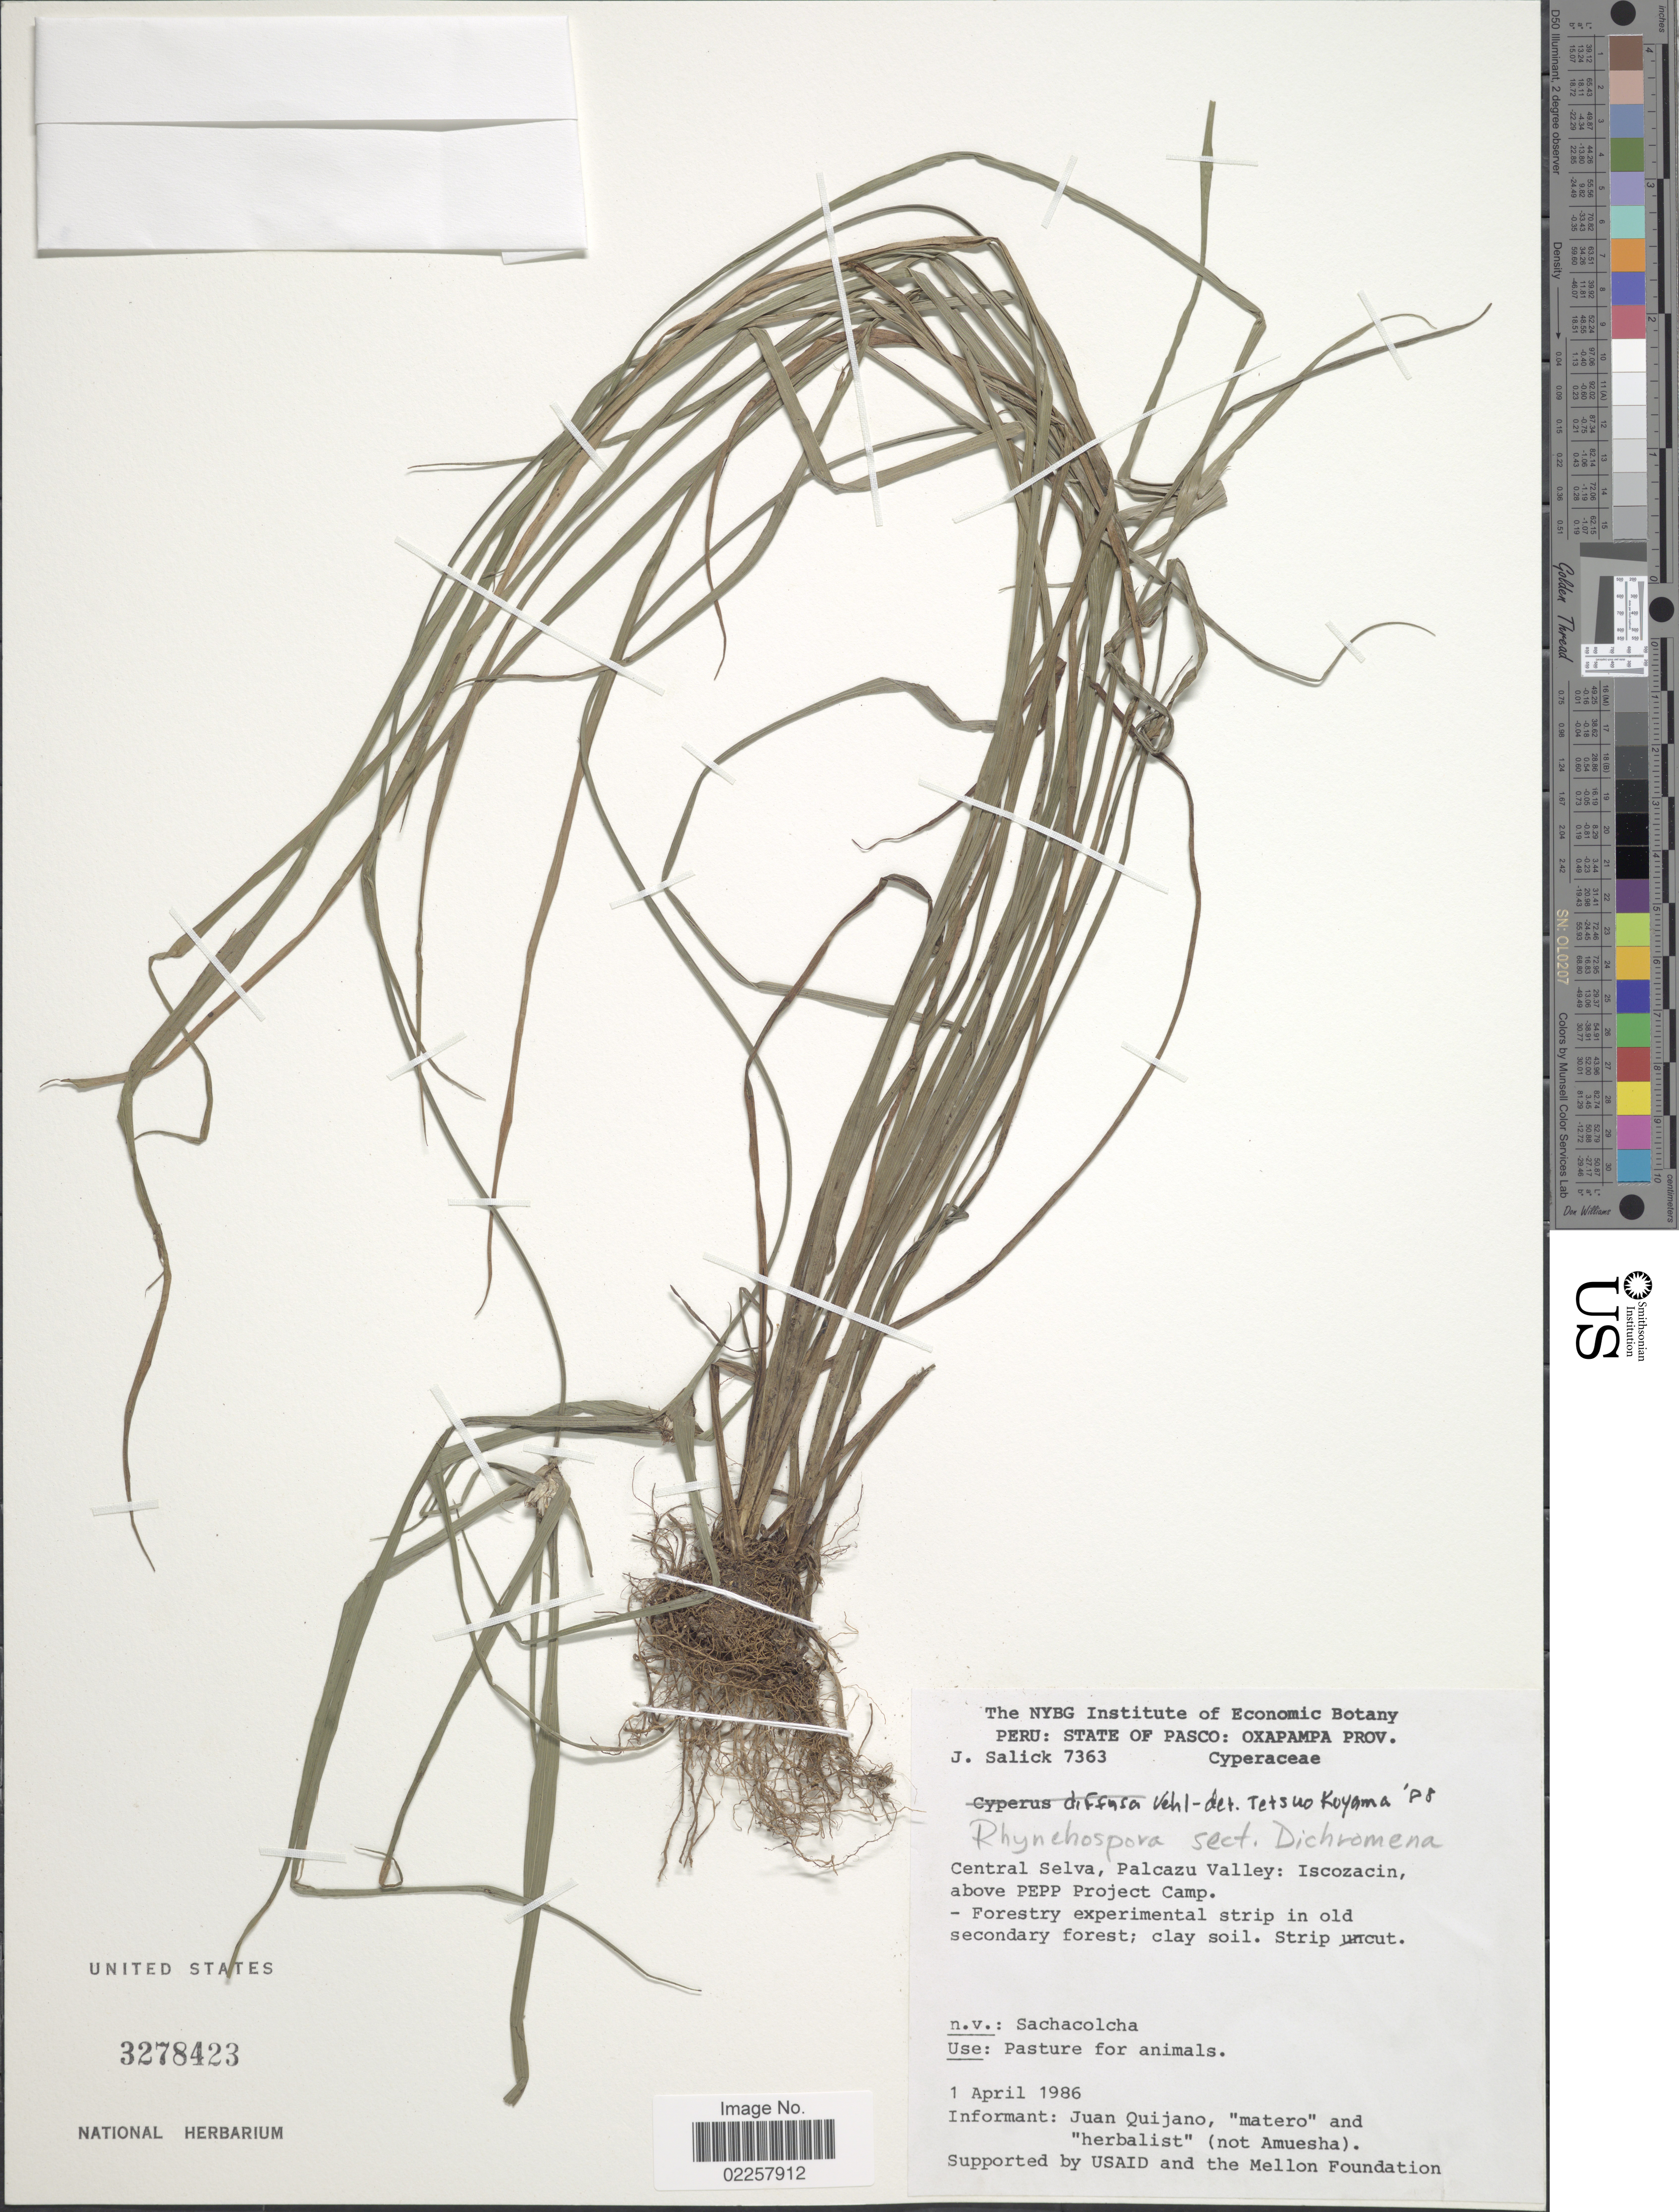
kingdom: Plantae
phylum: Tracheophyta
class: Liliopsida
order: Poales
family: Cyperaceae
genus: Rhynchospora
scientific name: Rhynchospora sp.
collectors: J. Salick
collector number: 7363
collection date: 1986-04-01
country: Peru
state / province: Pasco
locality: Peru: State of Pasco: Oxapampa Prov., Central Selva, Palcazu Valley: Iscozacin above PEPP Project Camp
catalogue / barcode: US 3278423